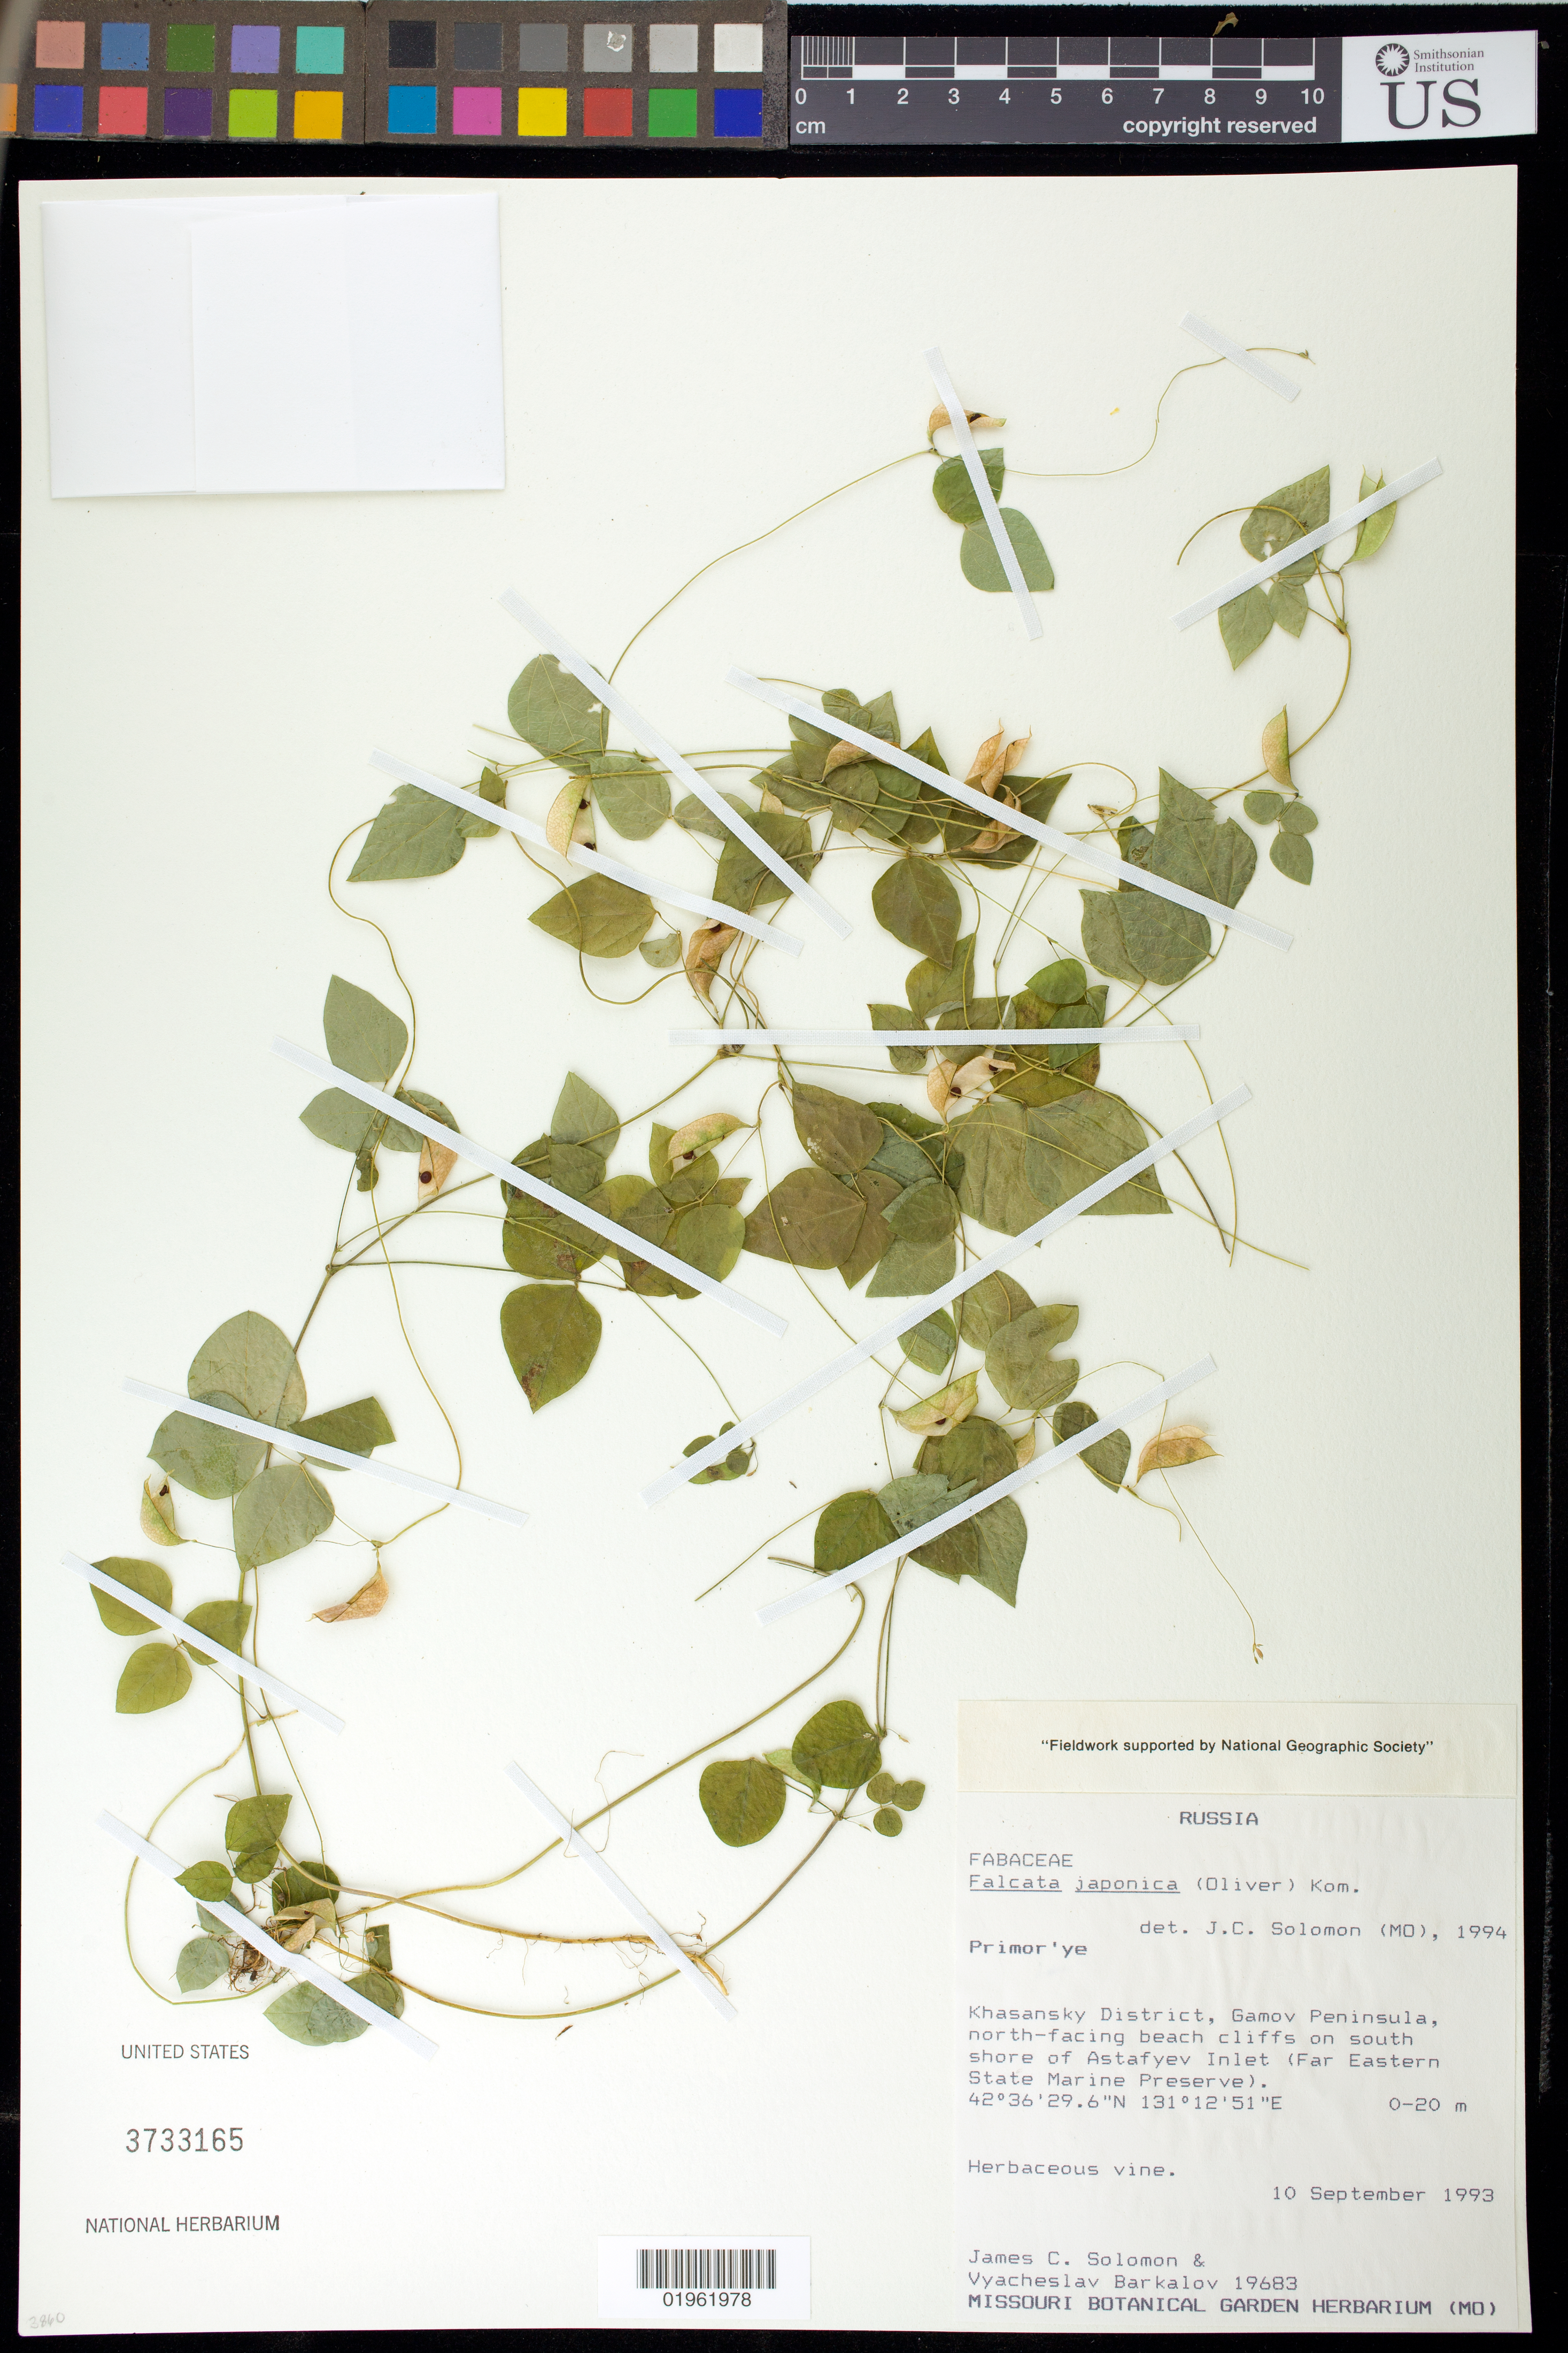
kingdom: Plantae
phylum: Tracheophyta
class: Magnoliopsida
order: Fabales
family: Fabaceae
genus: Amphicarpaea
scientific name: Amphicarpaea edgeworthii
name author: Benth.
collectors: J. C. Solomon & V. Barkalov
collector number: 19683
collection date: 1993-09-10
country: Russian Federation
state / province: Primorsky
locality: Khasansky District, Gamov Peninsula, north-facing beach cliffs on south shore of Astafyev Inlet (Far Eastern State Marine Preserve).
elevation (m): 0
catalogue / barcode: US 3733165